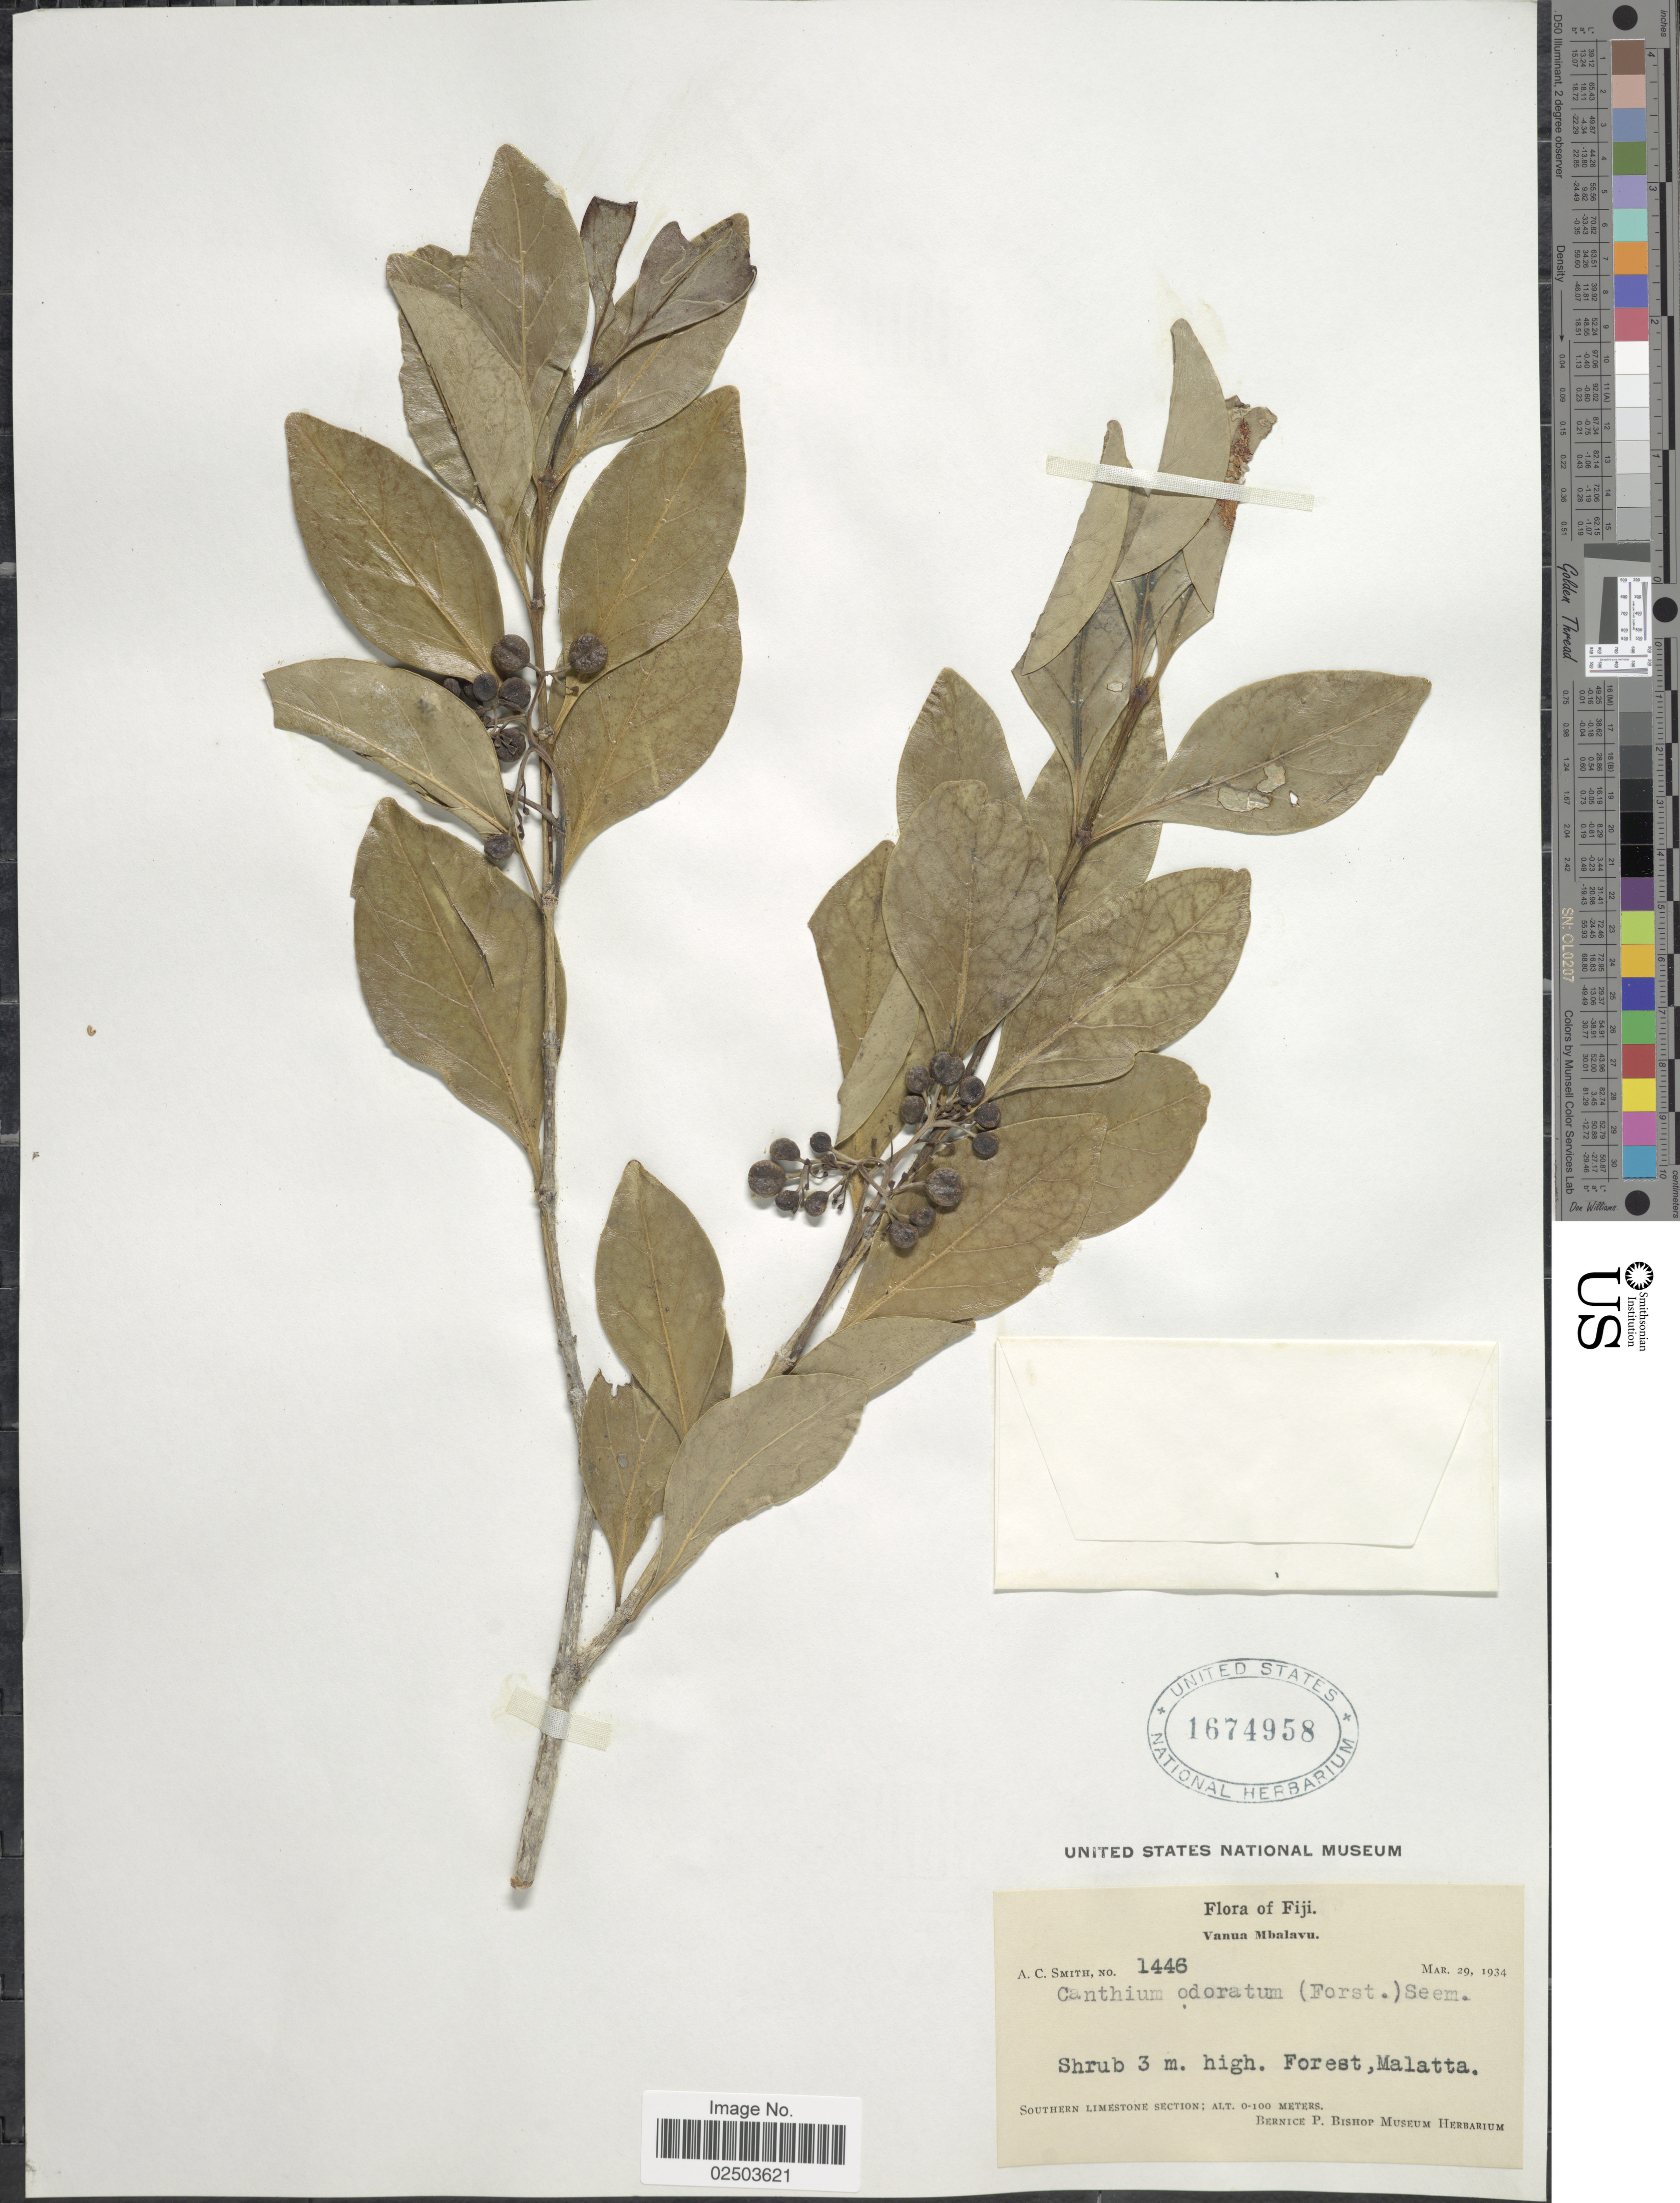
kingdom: Plantae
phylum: Tracheophyta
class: Magnoliopsida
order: Gentianales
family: Rubiaceae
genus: Psydrax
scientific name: Psydrax odorata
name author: (G. Forst.) A.C. Sm. & S.P. Darwin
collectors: A. C. Smith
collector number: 1446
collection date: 1934-03-29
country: Fiji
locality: Vanua Mbalavu. Southern Limestone Section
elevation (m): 0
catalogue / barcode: US 1674958